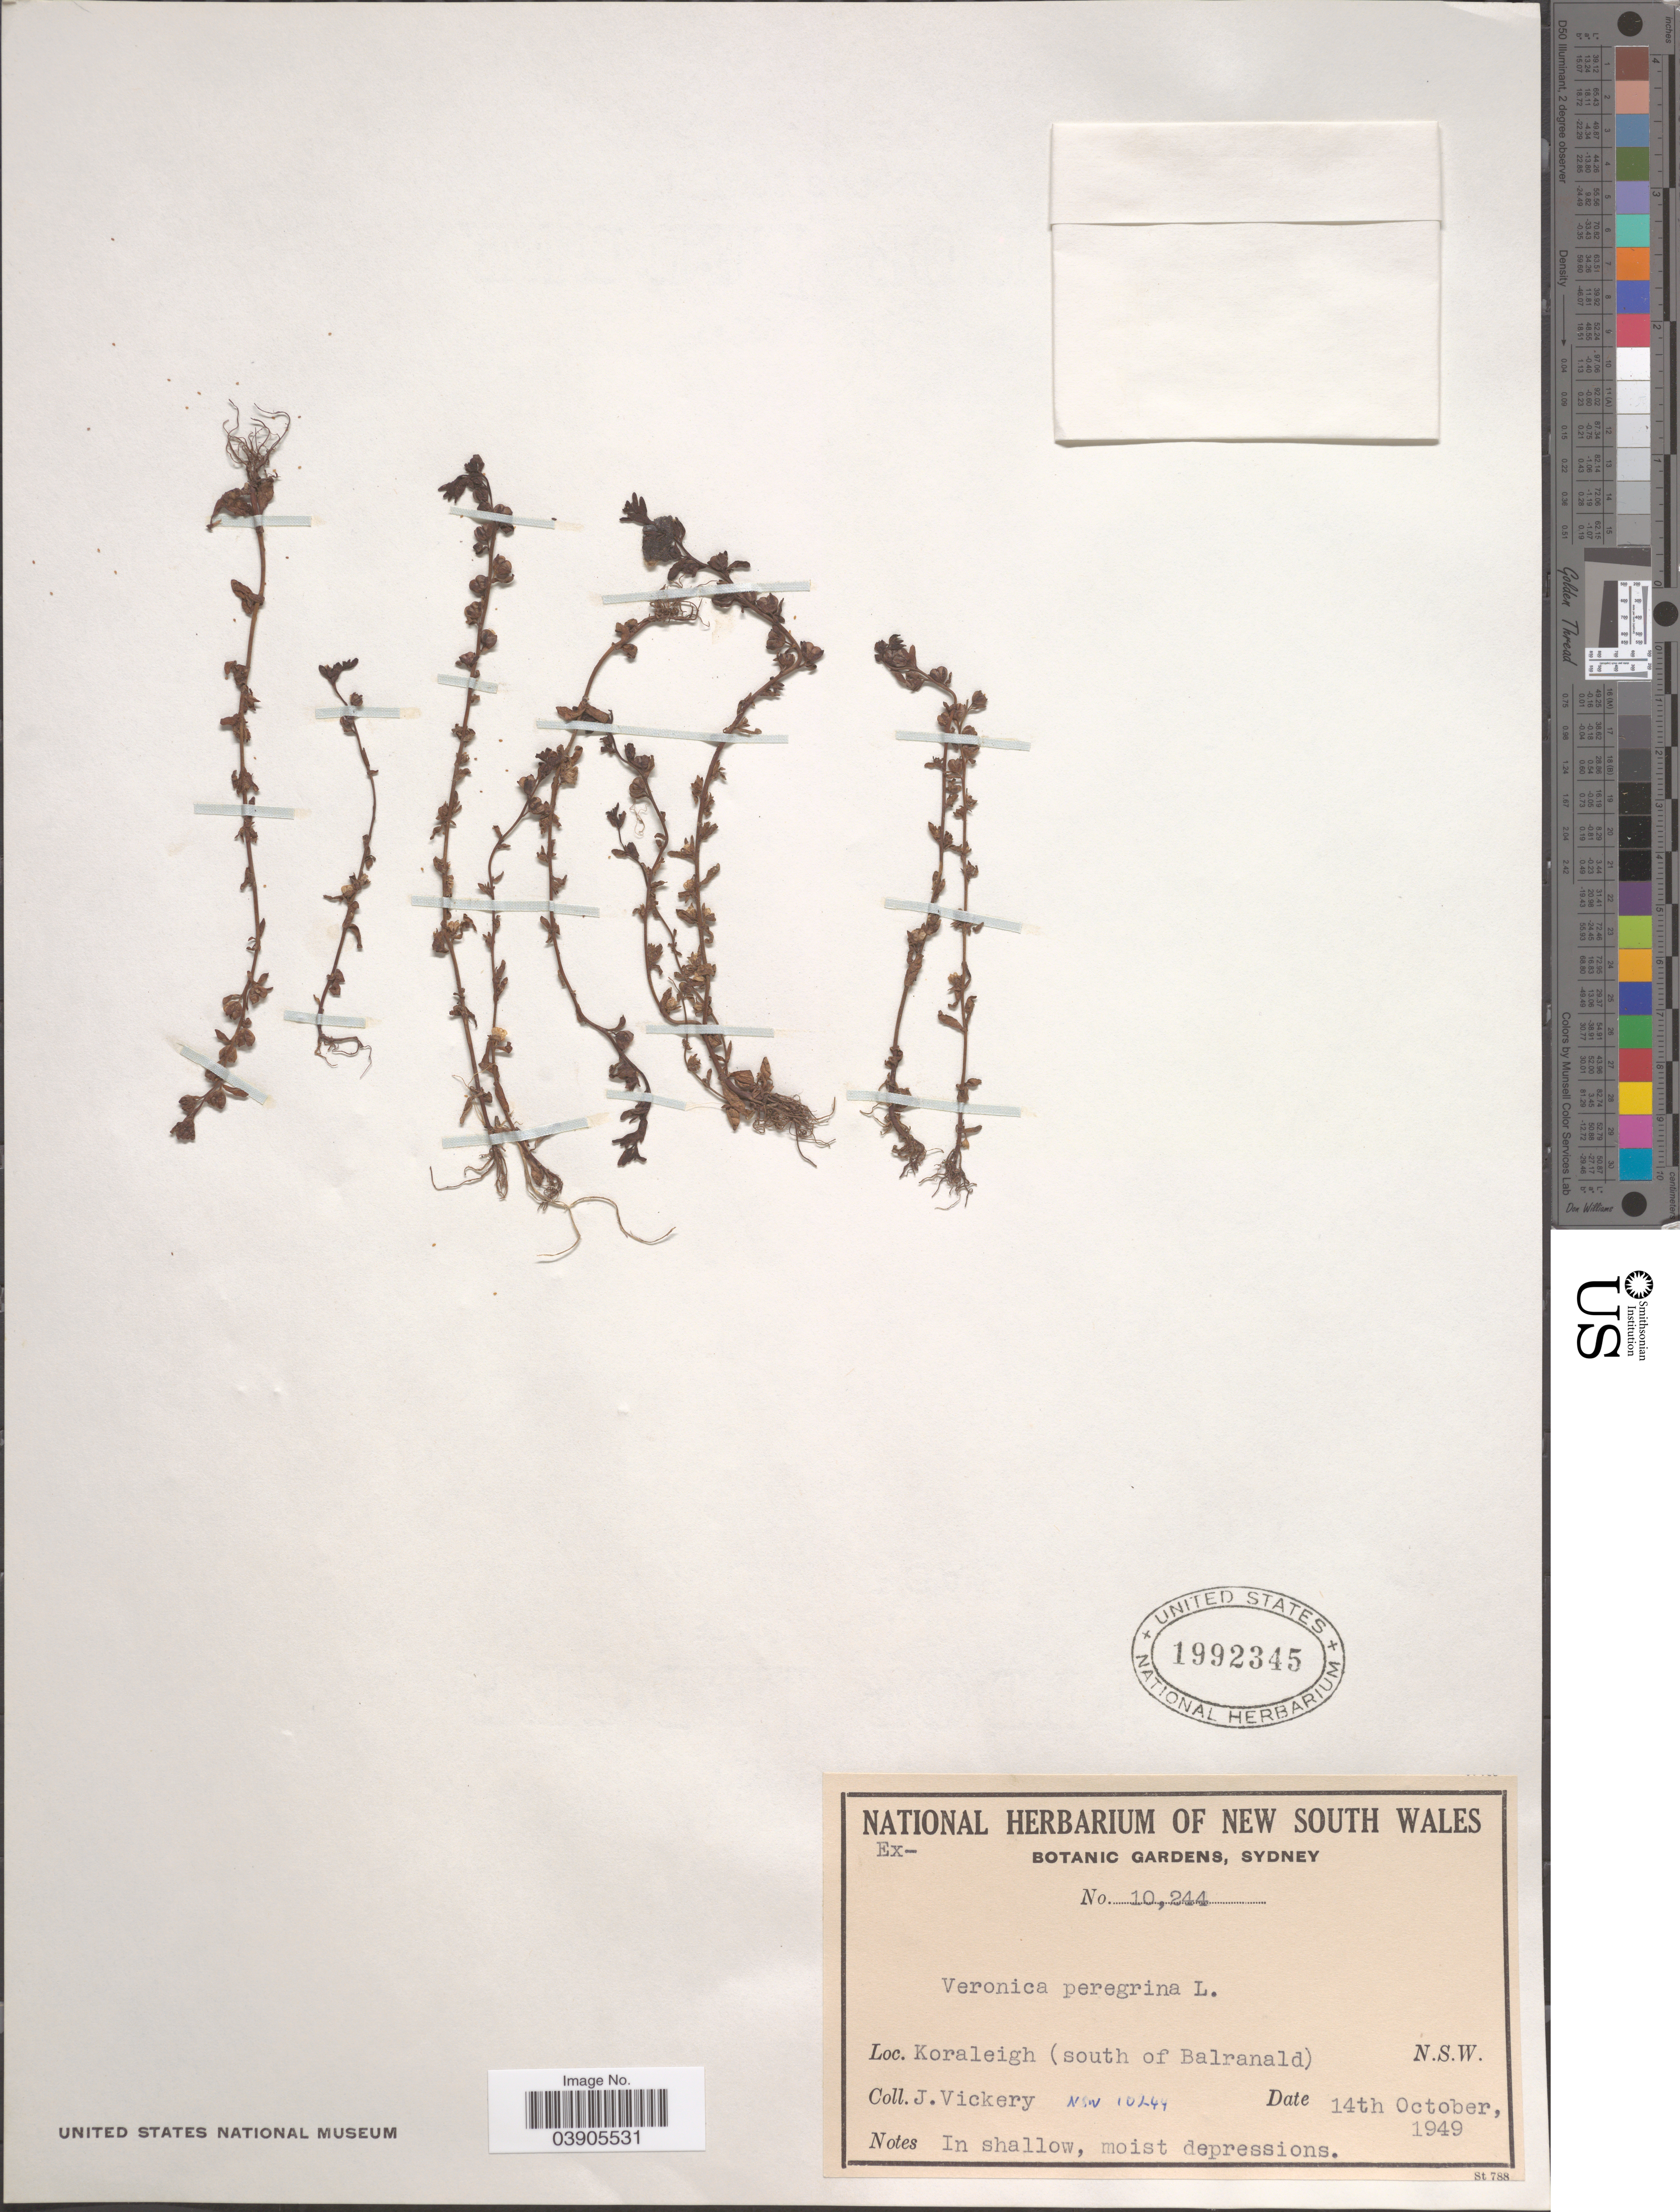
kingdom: Plantae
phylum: Tracheophyta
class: Magnoliopsida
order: Lamiales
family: Plantaginaceae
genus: Veronica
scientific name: Veronica peregrina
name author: L.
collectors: J. Vickery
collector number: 10244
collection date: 1949-10-14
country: Australia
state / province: New South Wales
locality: Koraleigh (south of Balranald).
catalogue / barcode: US 1992345